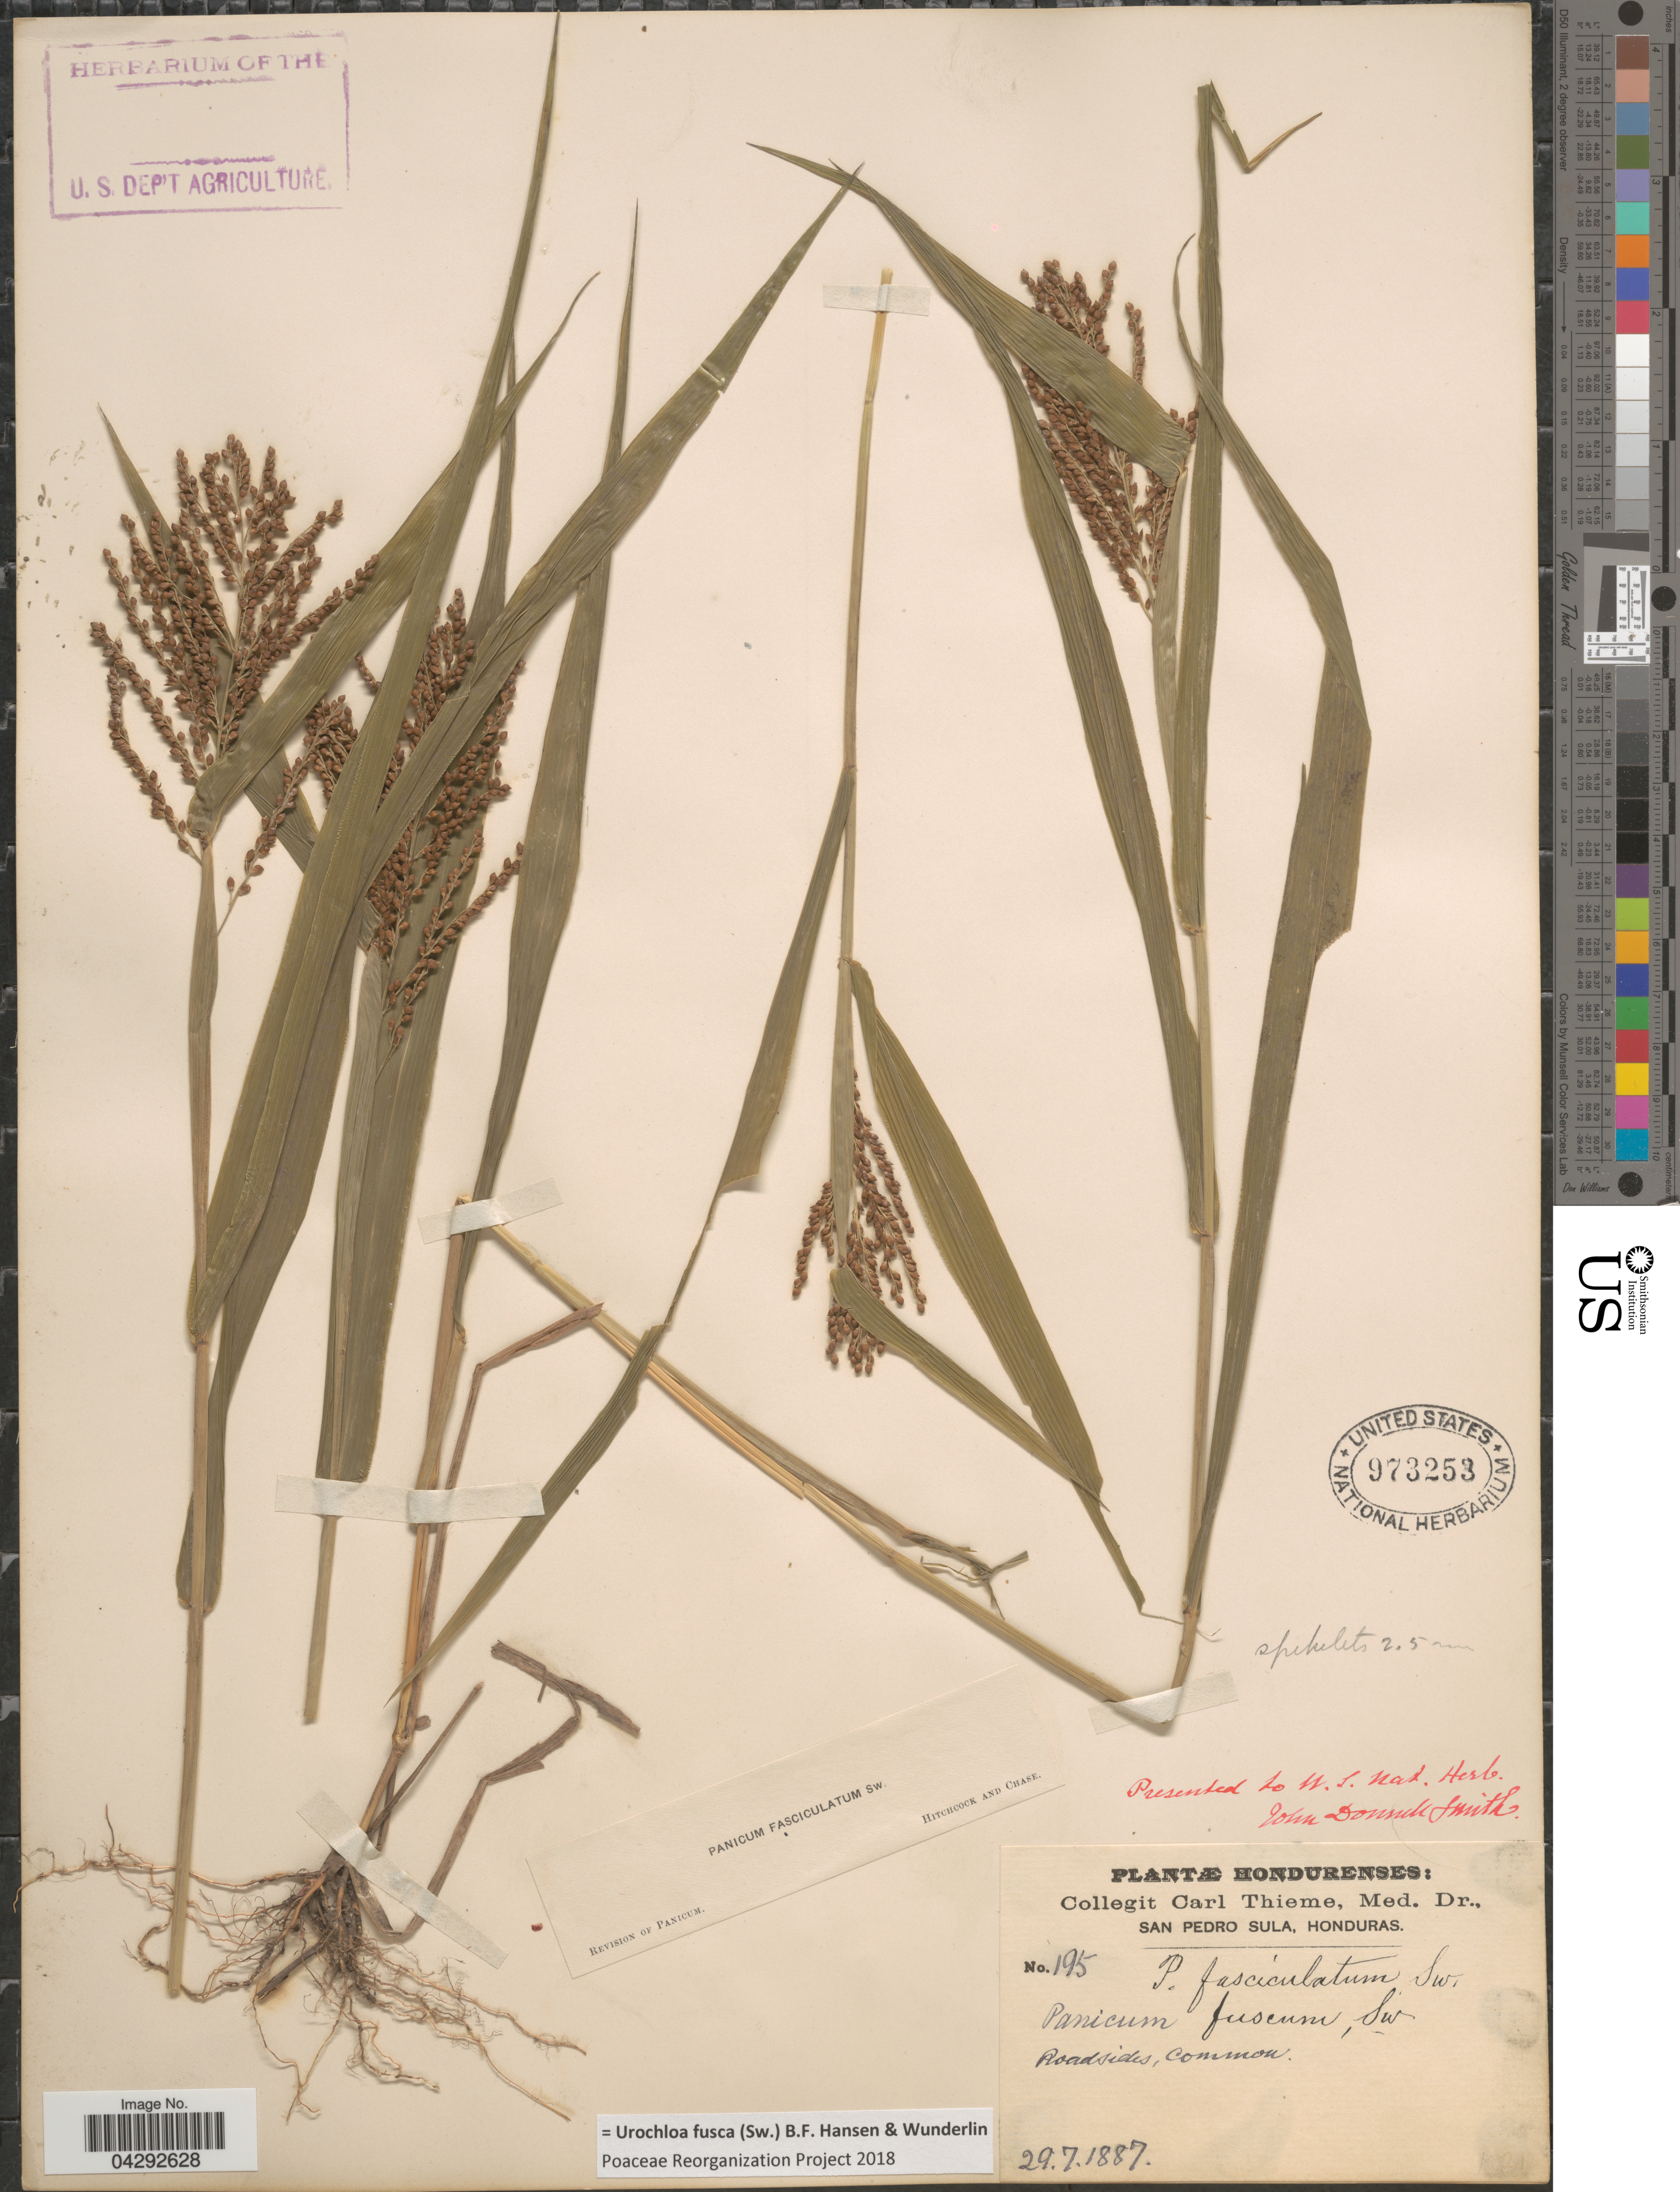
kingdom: Plantae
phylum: Tracheophyta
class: Liliopsida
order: Poales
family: Poaceae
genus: Urochloa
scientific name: Urochloa fusca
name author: (Sw.) B.F. Hansen & Wunderlin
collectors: C. Thieme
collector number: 195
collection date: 1887-07-29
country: Honduras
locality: San Pedro Sula. Roadsides, common.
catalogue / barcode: US 973253